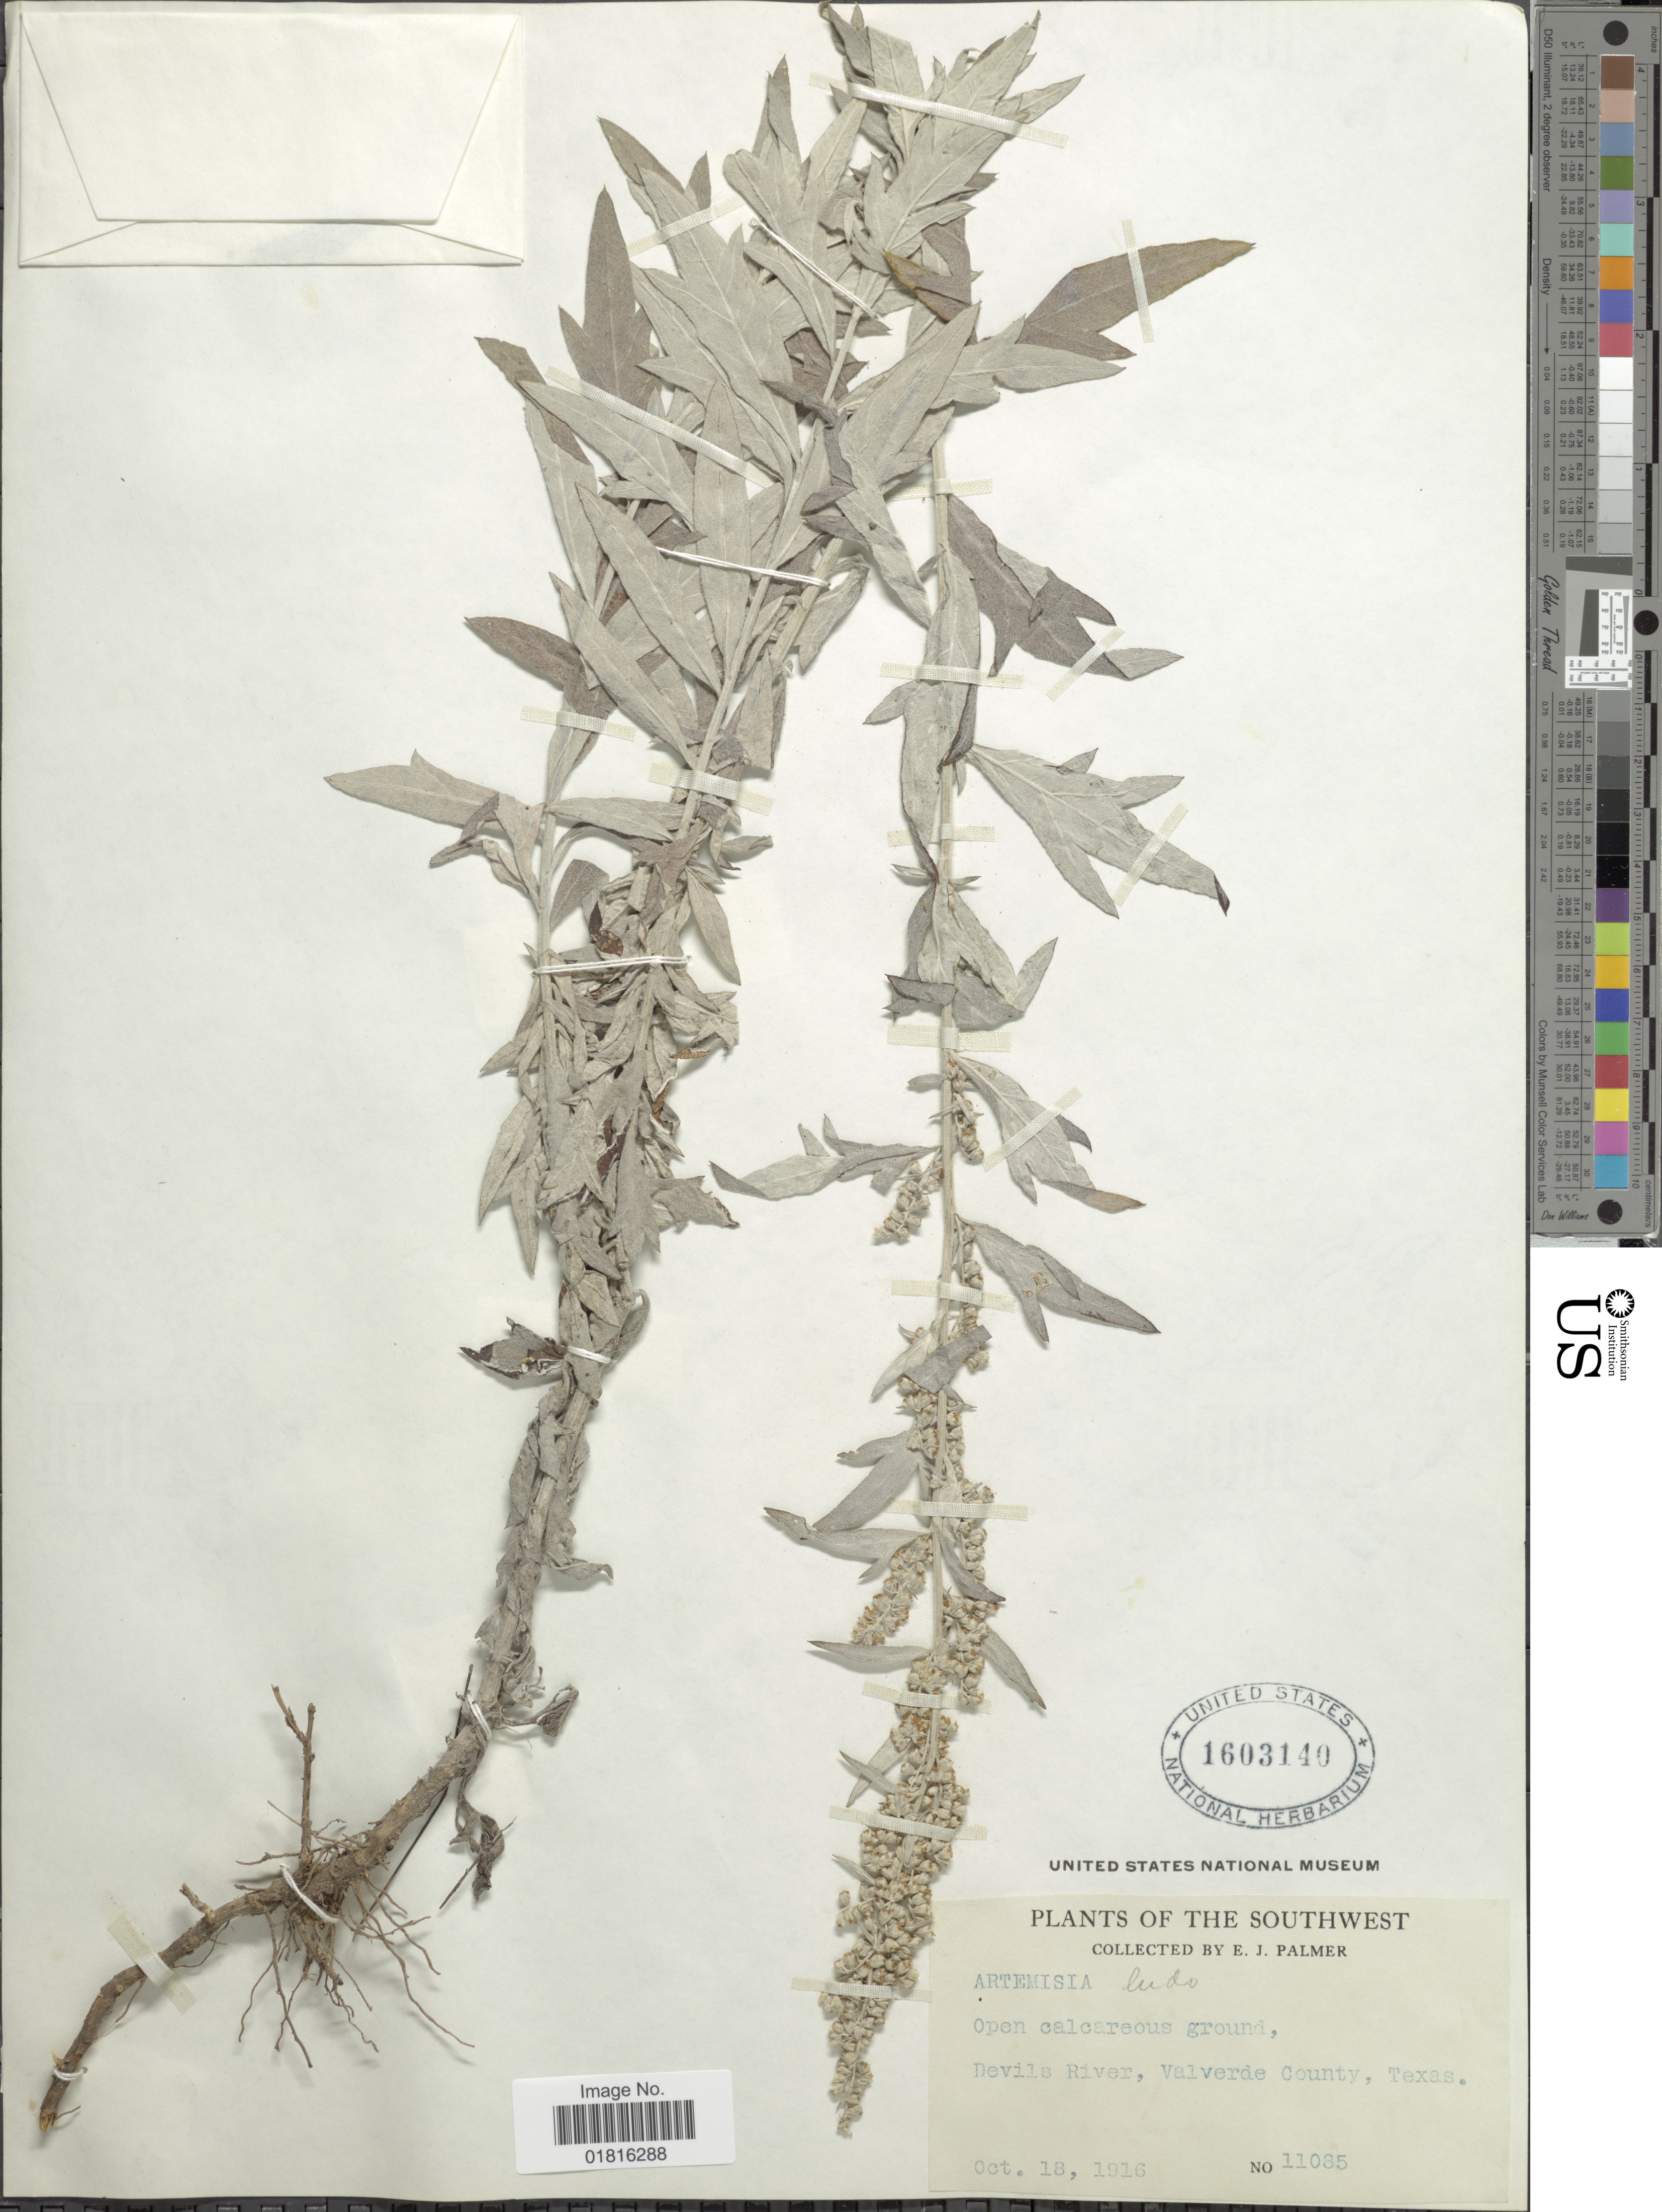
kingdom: Plantae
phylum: Tracheophyta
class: Magnoliopsida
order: Asterales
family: Asteraceae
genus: Artemisia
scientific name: Artemisia ludoviciana subsp. mexicana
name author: (Willd. ex Spreng.) D.D. Keck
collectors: E. J. Palmer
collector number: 11085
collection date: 1916-10-18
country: United States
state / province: Texas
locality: The Southwest, Open calcareous ground, Devil's River, Valverde County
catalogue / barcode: US 1603140